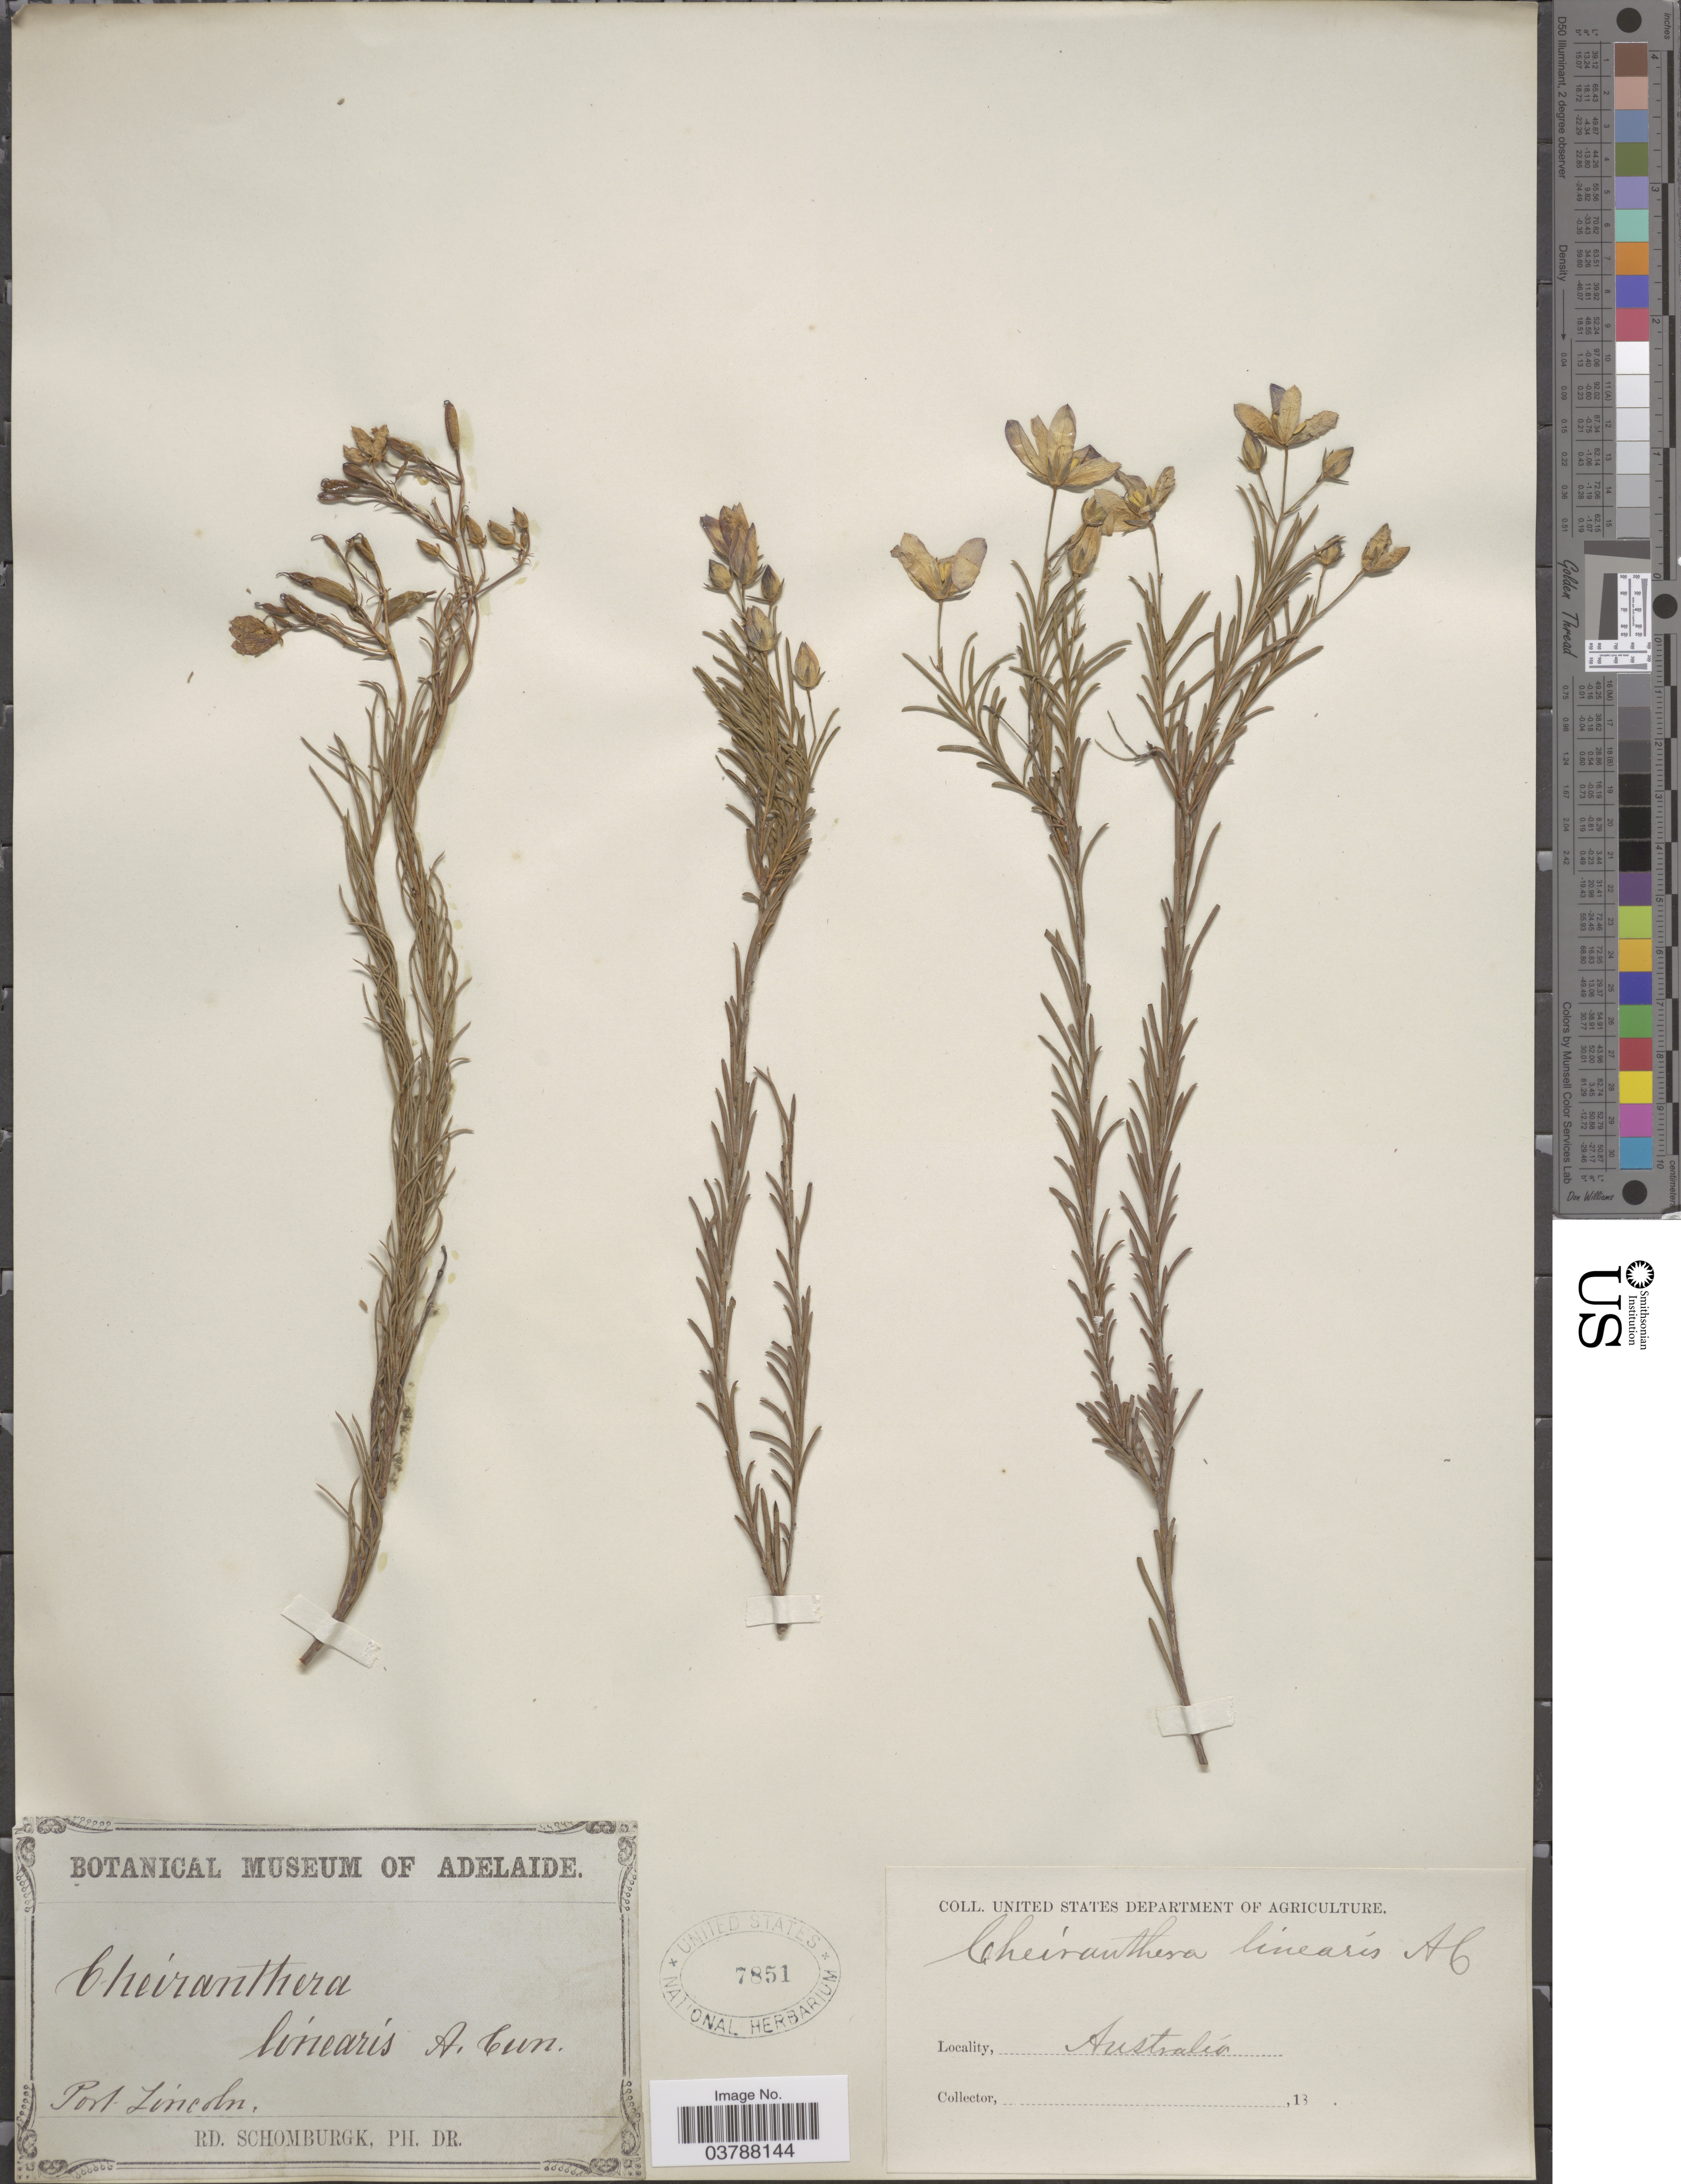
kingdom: Plantae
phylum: Tracheophyta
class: Magnoliopsida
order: Apiales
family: Pittosporaceae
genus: Cheiranthera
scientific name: Cheiranthera linearis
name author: A. Cunn.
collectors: M. R. Schomburgk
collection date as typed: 18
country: Australia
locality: Port Lincoln.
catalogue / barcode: US 7851